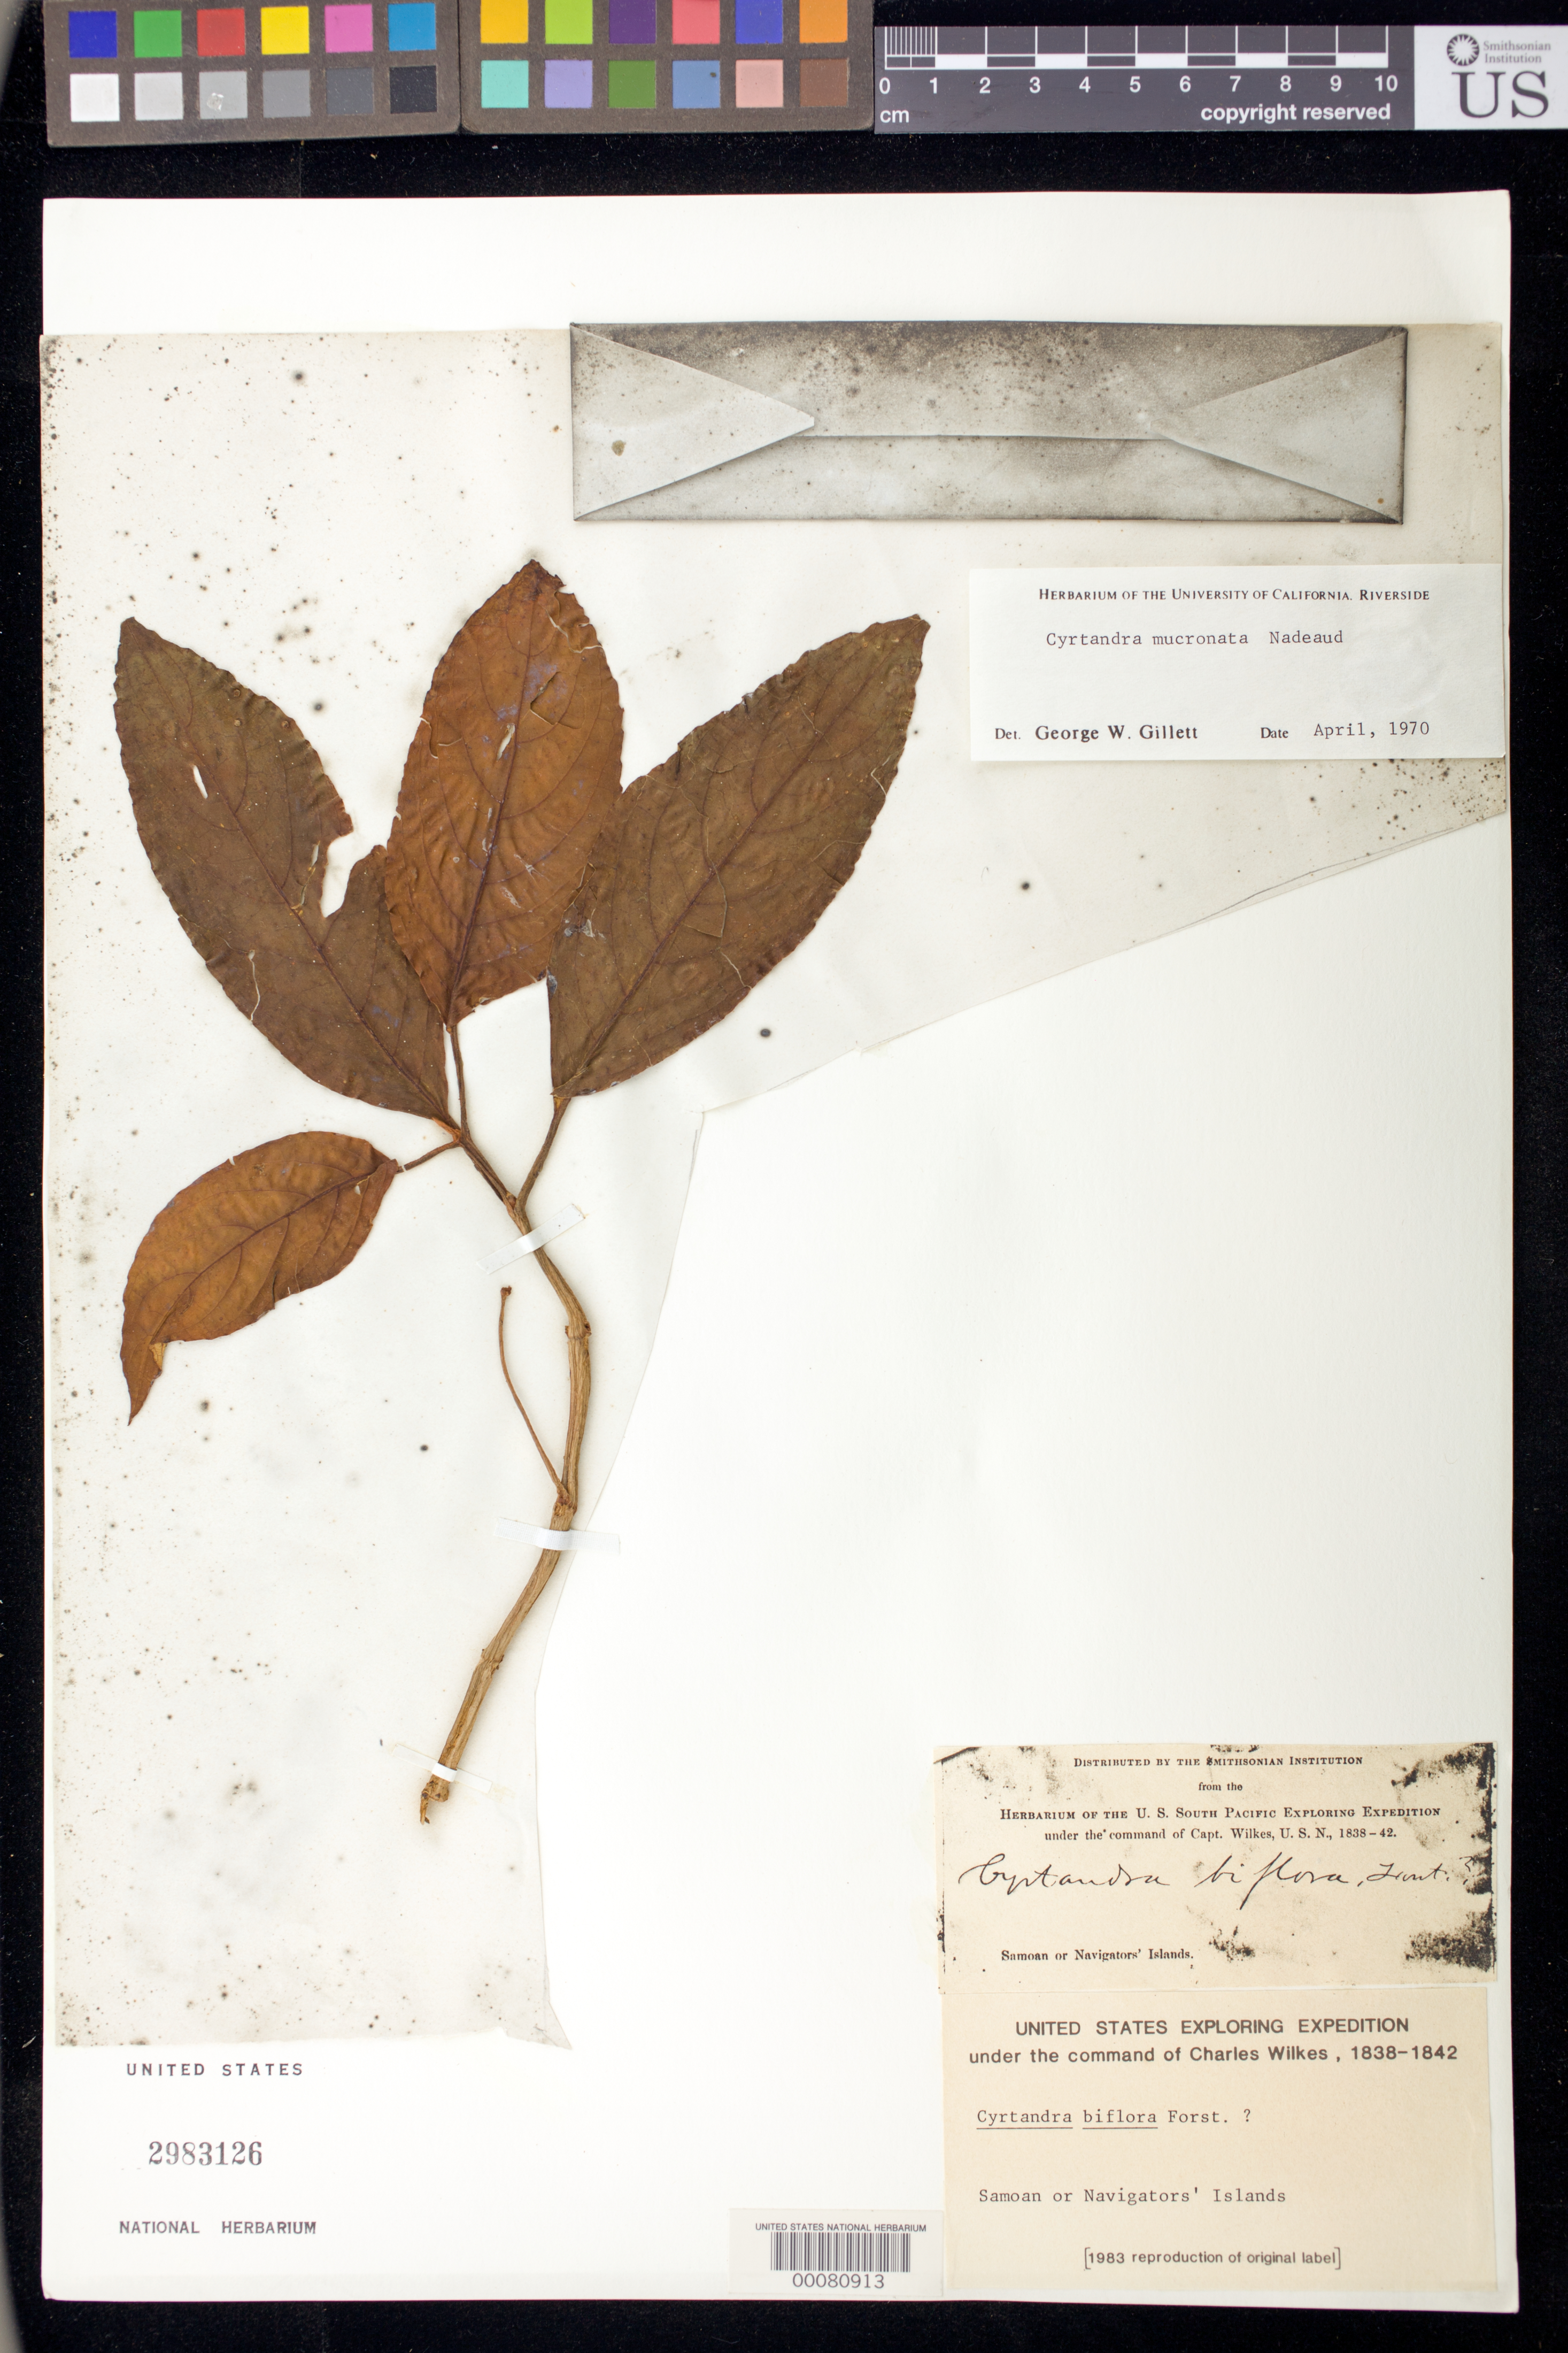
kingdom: Plantae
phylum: Tracheophyta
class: Magnoliopsida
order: Lamiales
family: Gesneriaceae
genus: Cyrtandra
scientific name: Cyrtandra mucronata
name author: Nadeaud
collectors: Wilkes Explor. Exped.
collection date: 1838/1842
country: American Samoa / Samoa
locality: Samoan or Navigator's Islands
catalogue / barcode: US 2983126